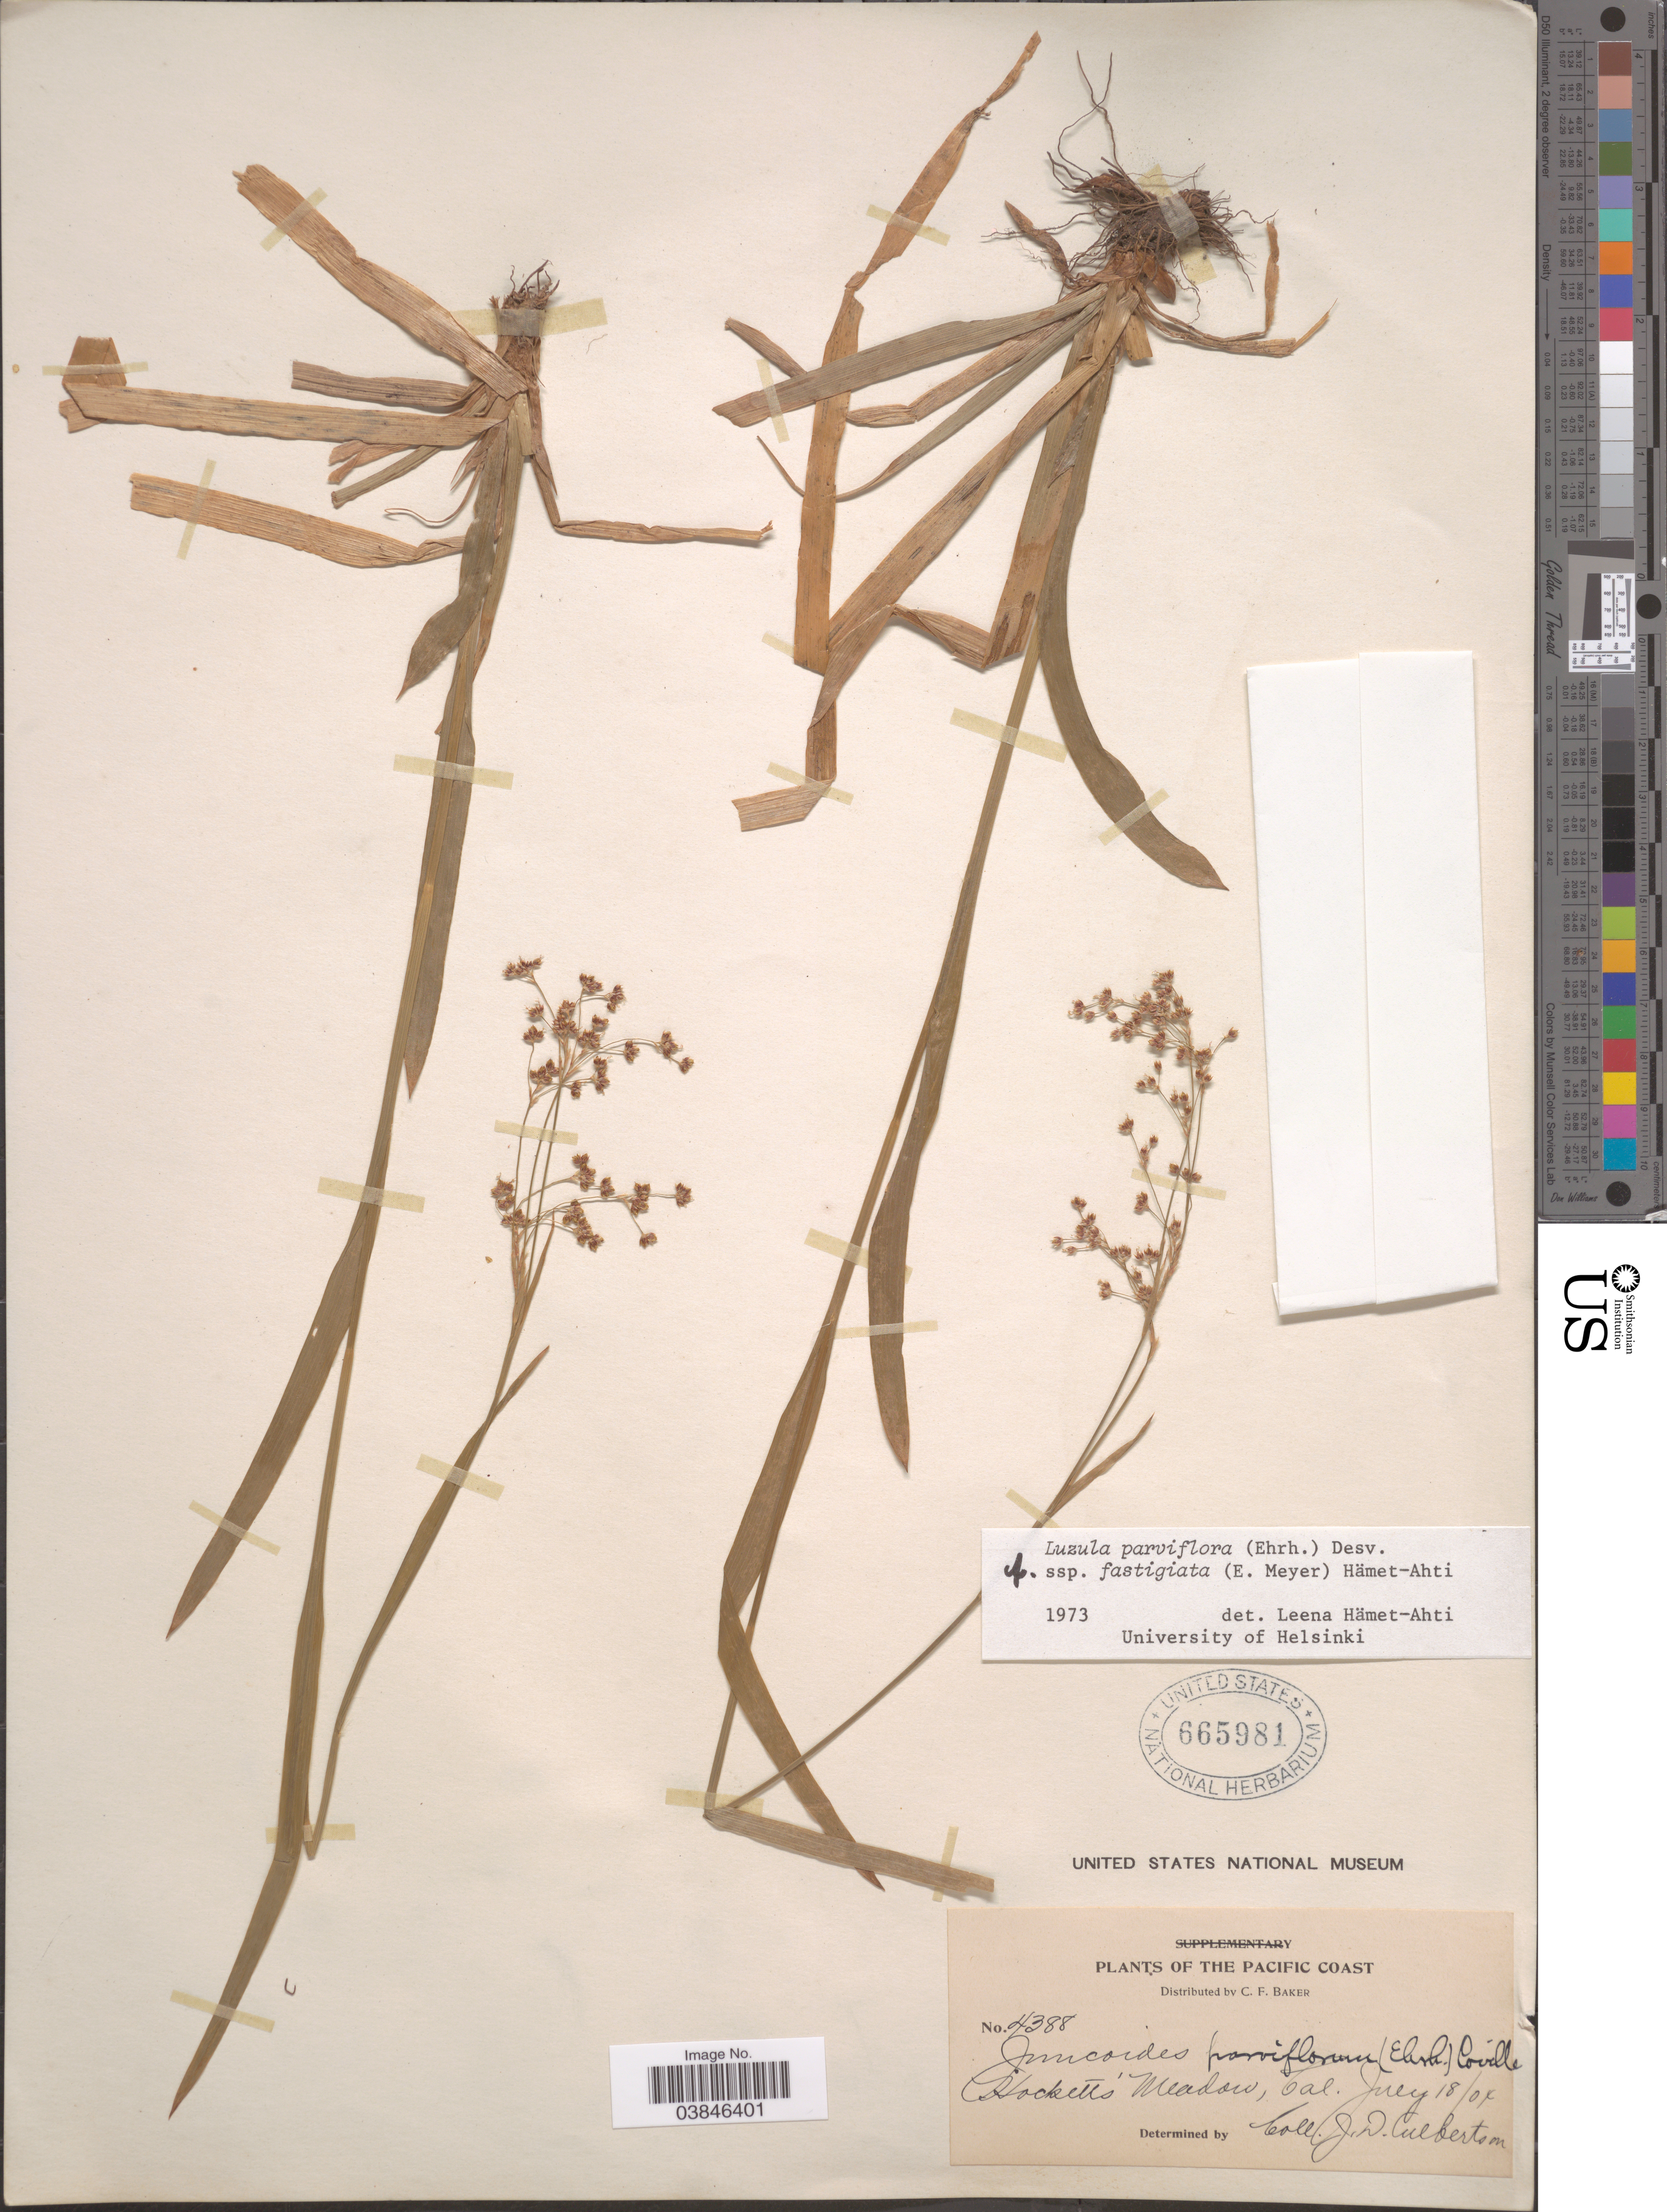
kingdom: Plantae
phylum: Tracheophyta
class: Liliopsida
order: Poales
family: Juncaceae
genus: Luzula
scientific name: Luzula parviflora subsp. fastigiata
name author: Buchenau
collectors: J. Culbertson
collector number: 4388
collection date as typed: Transcribed d/m/y: 18/7/4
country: United States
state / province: California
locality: The Pacific Coast. Hockell's Meadow.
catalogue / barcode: US 665981